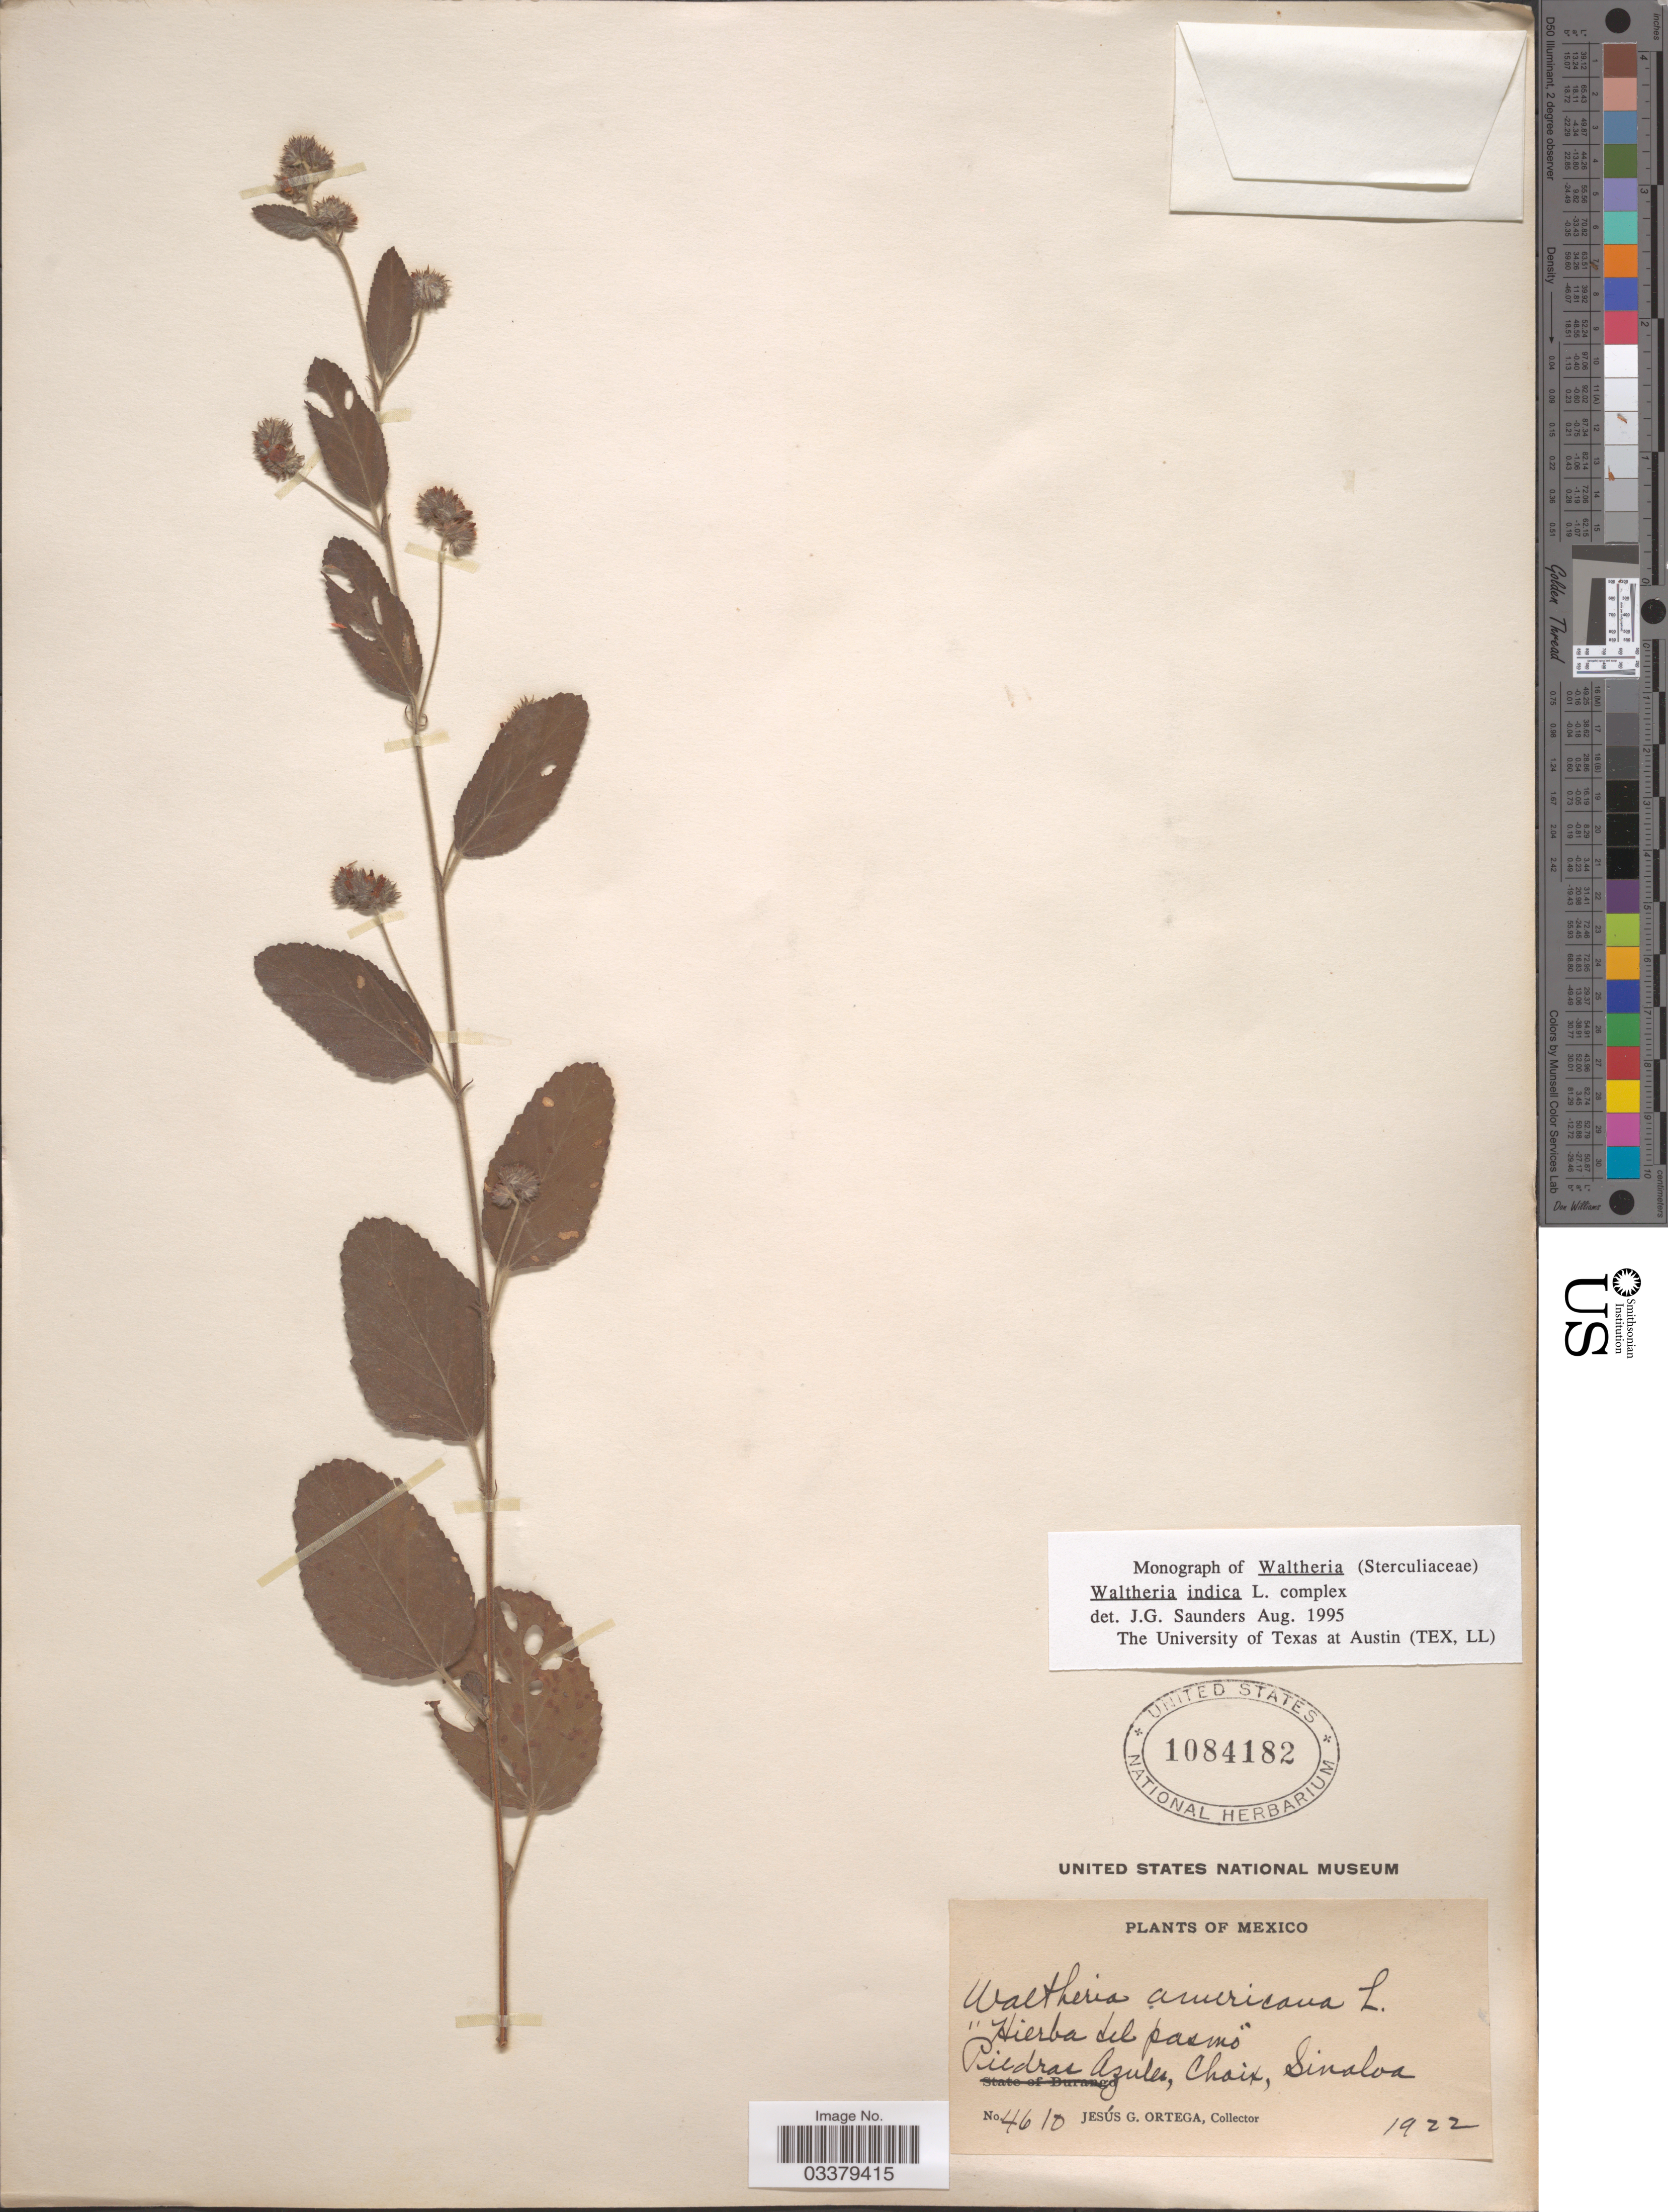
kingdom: Plantae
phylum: Tracheophyta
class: Magnoliopsida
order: Malvales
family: Malvaceae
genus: Waltheria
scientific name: Waltheria indica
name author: L.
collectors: J. Ortega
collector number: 4610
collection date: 1922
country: Mexico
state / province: Sinaloa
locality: Piedras Azules, Choix.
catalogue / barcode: US 1084182